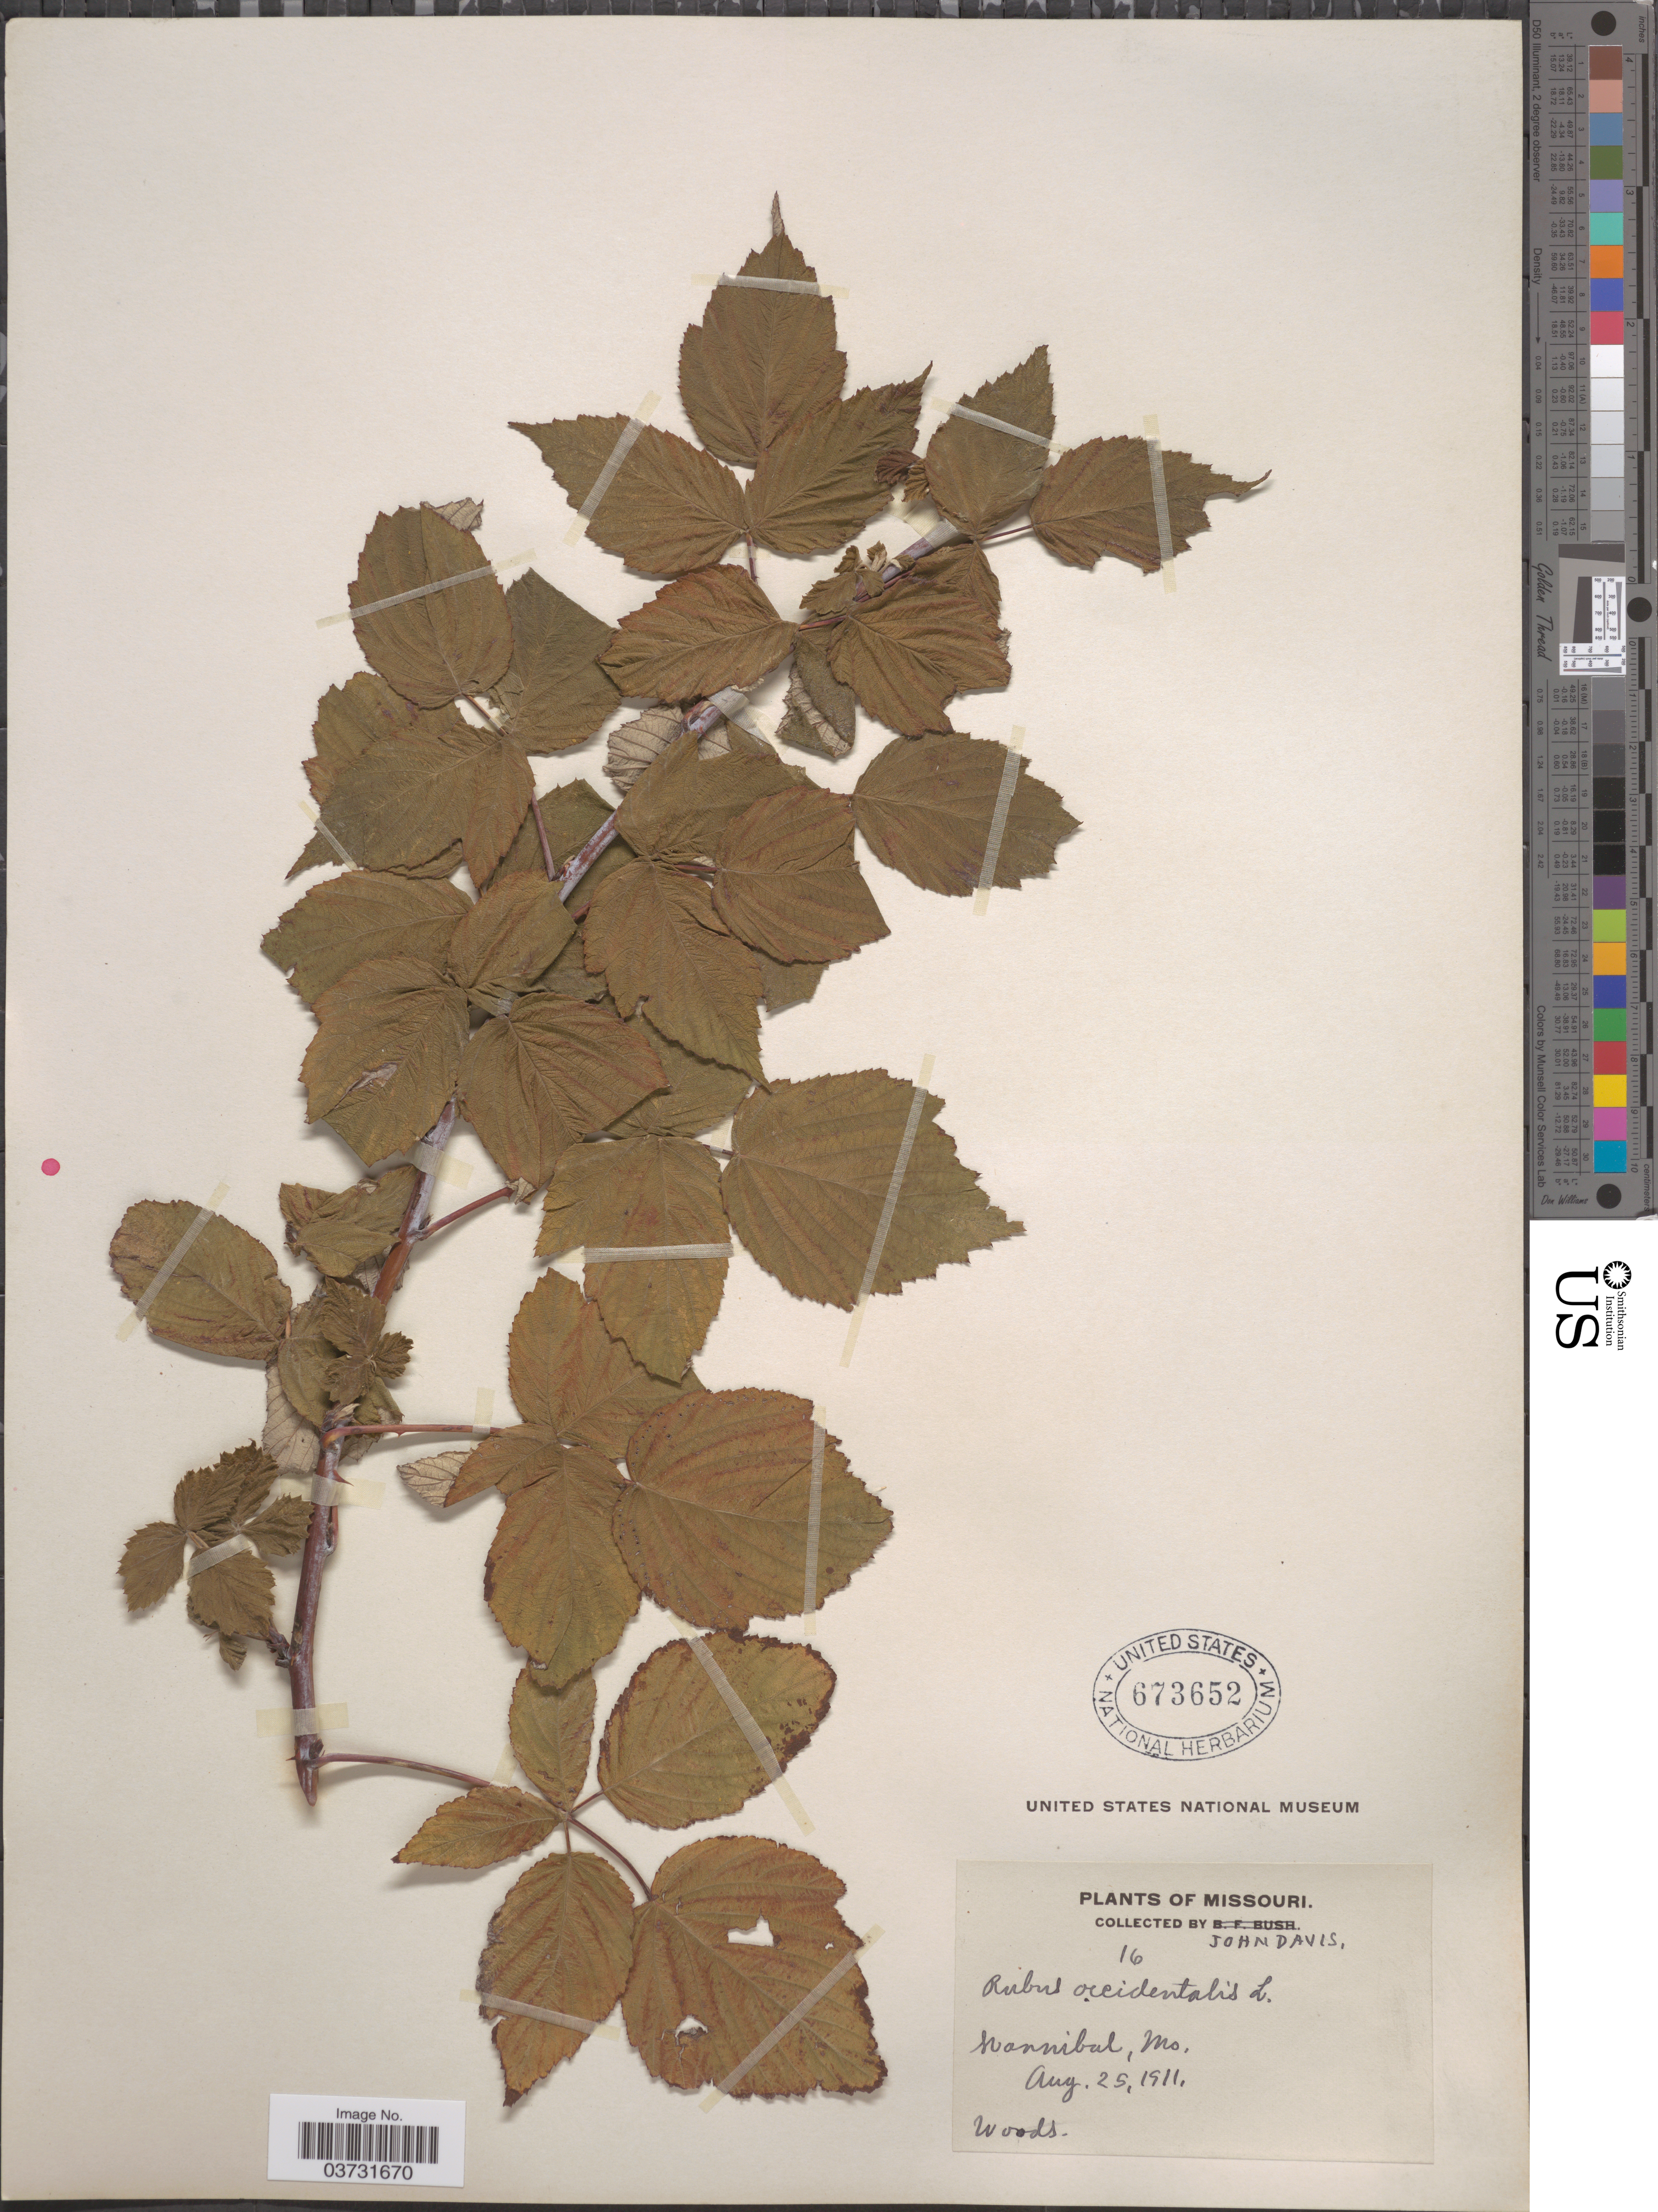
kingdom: Plantae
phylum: Tracheophyta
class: Magnoliopsida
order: Rosales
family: Rosaceae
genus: Rubus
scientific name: Rubus occidentalis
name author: L.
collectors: J. Davis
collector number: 16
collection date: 1911-08-25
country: United States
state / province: Missouri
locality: Hannibal.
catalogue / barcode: US 673652